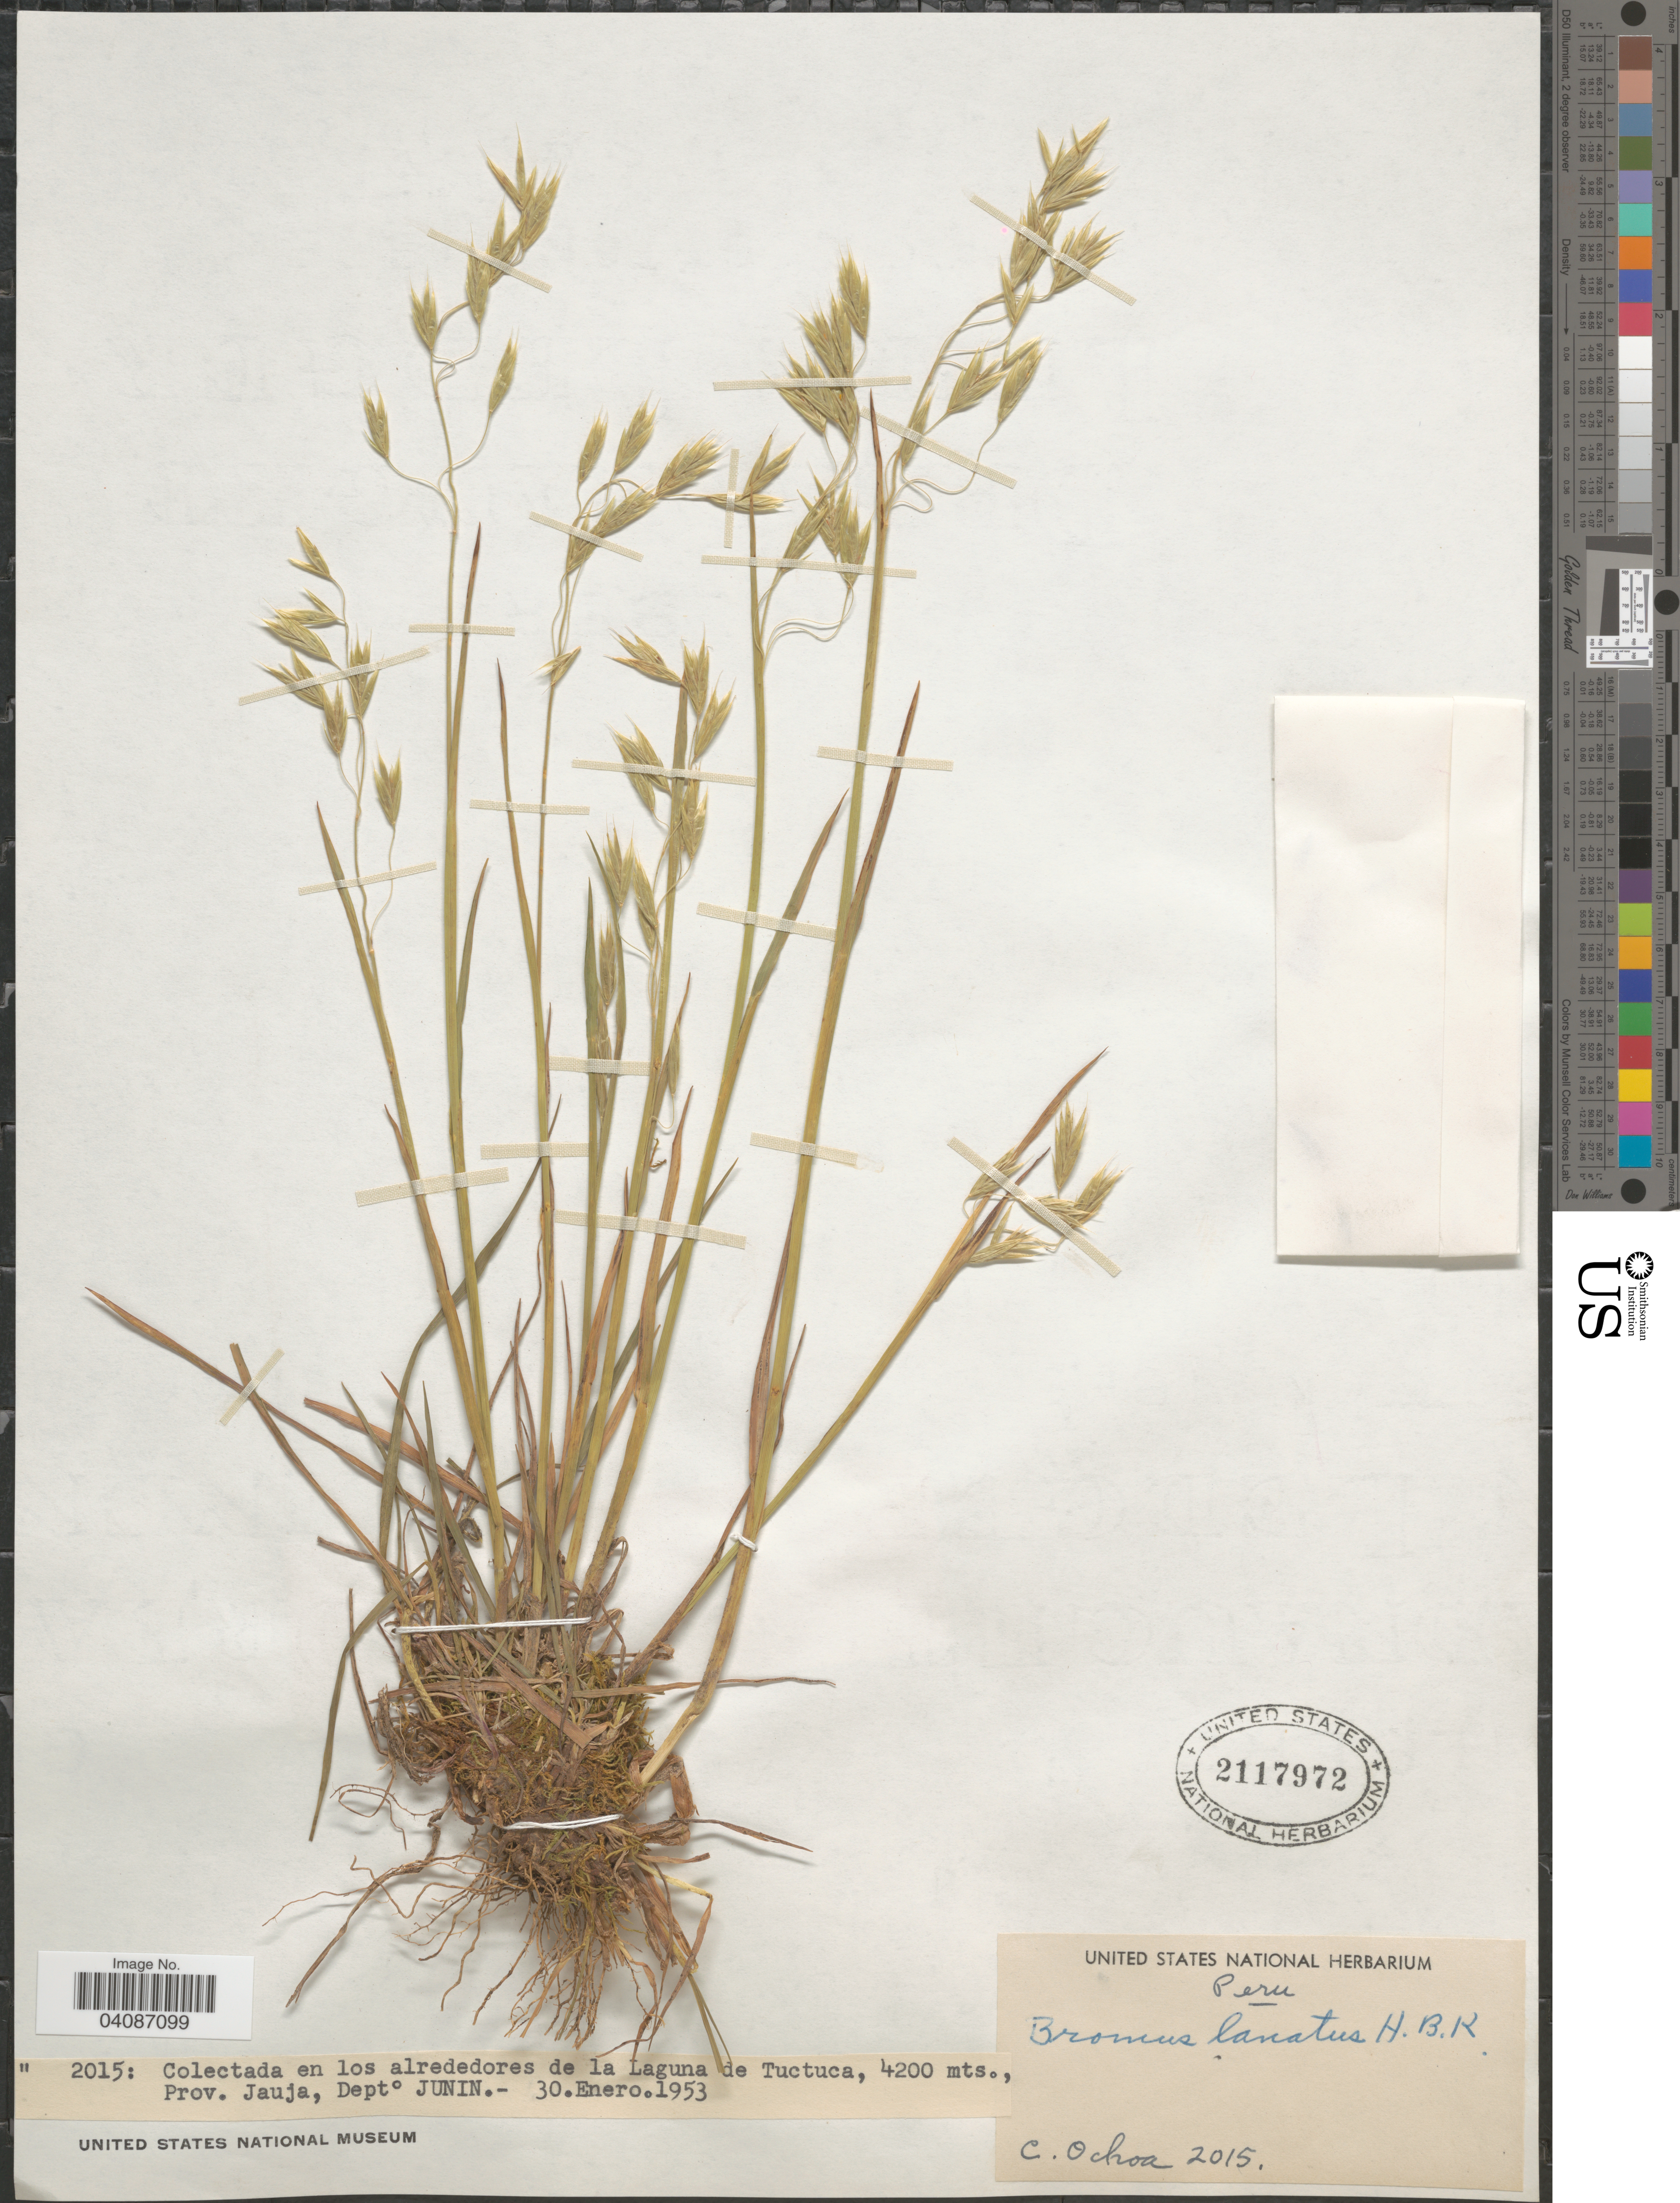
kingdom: Plantae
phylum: Tracheophyta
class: Liliopsida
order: Poales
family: Poaceae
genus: Bromus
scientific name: Bromus lanatus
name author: Kunth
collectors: C. Ochoa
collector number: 2015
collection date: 1953-01-30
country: Peru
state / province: Junín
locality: Colectada en los alrededores de la Laguna de Tuctuca. Prov. Jauja, Deptº Junin.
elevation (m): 4200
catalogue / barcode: US 2117972